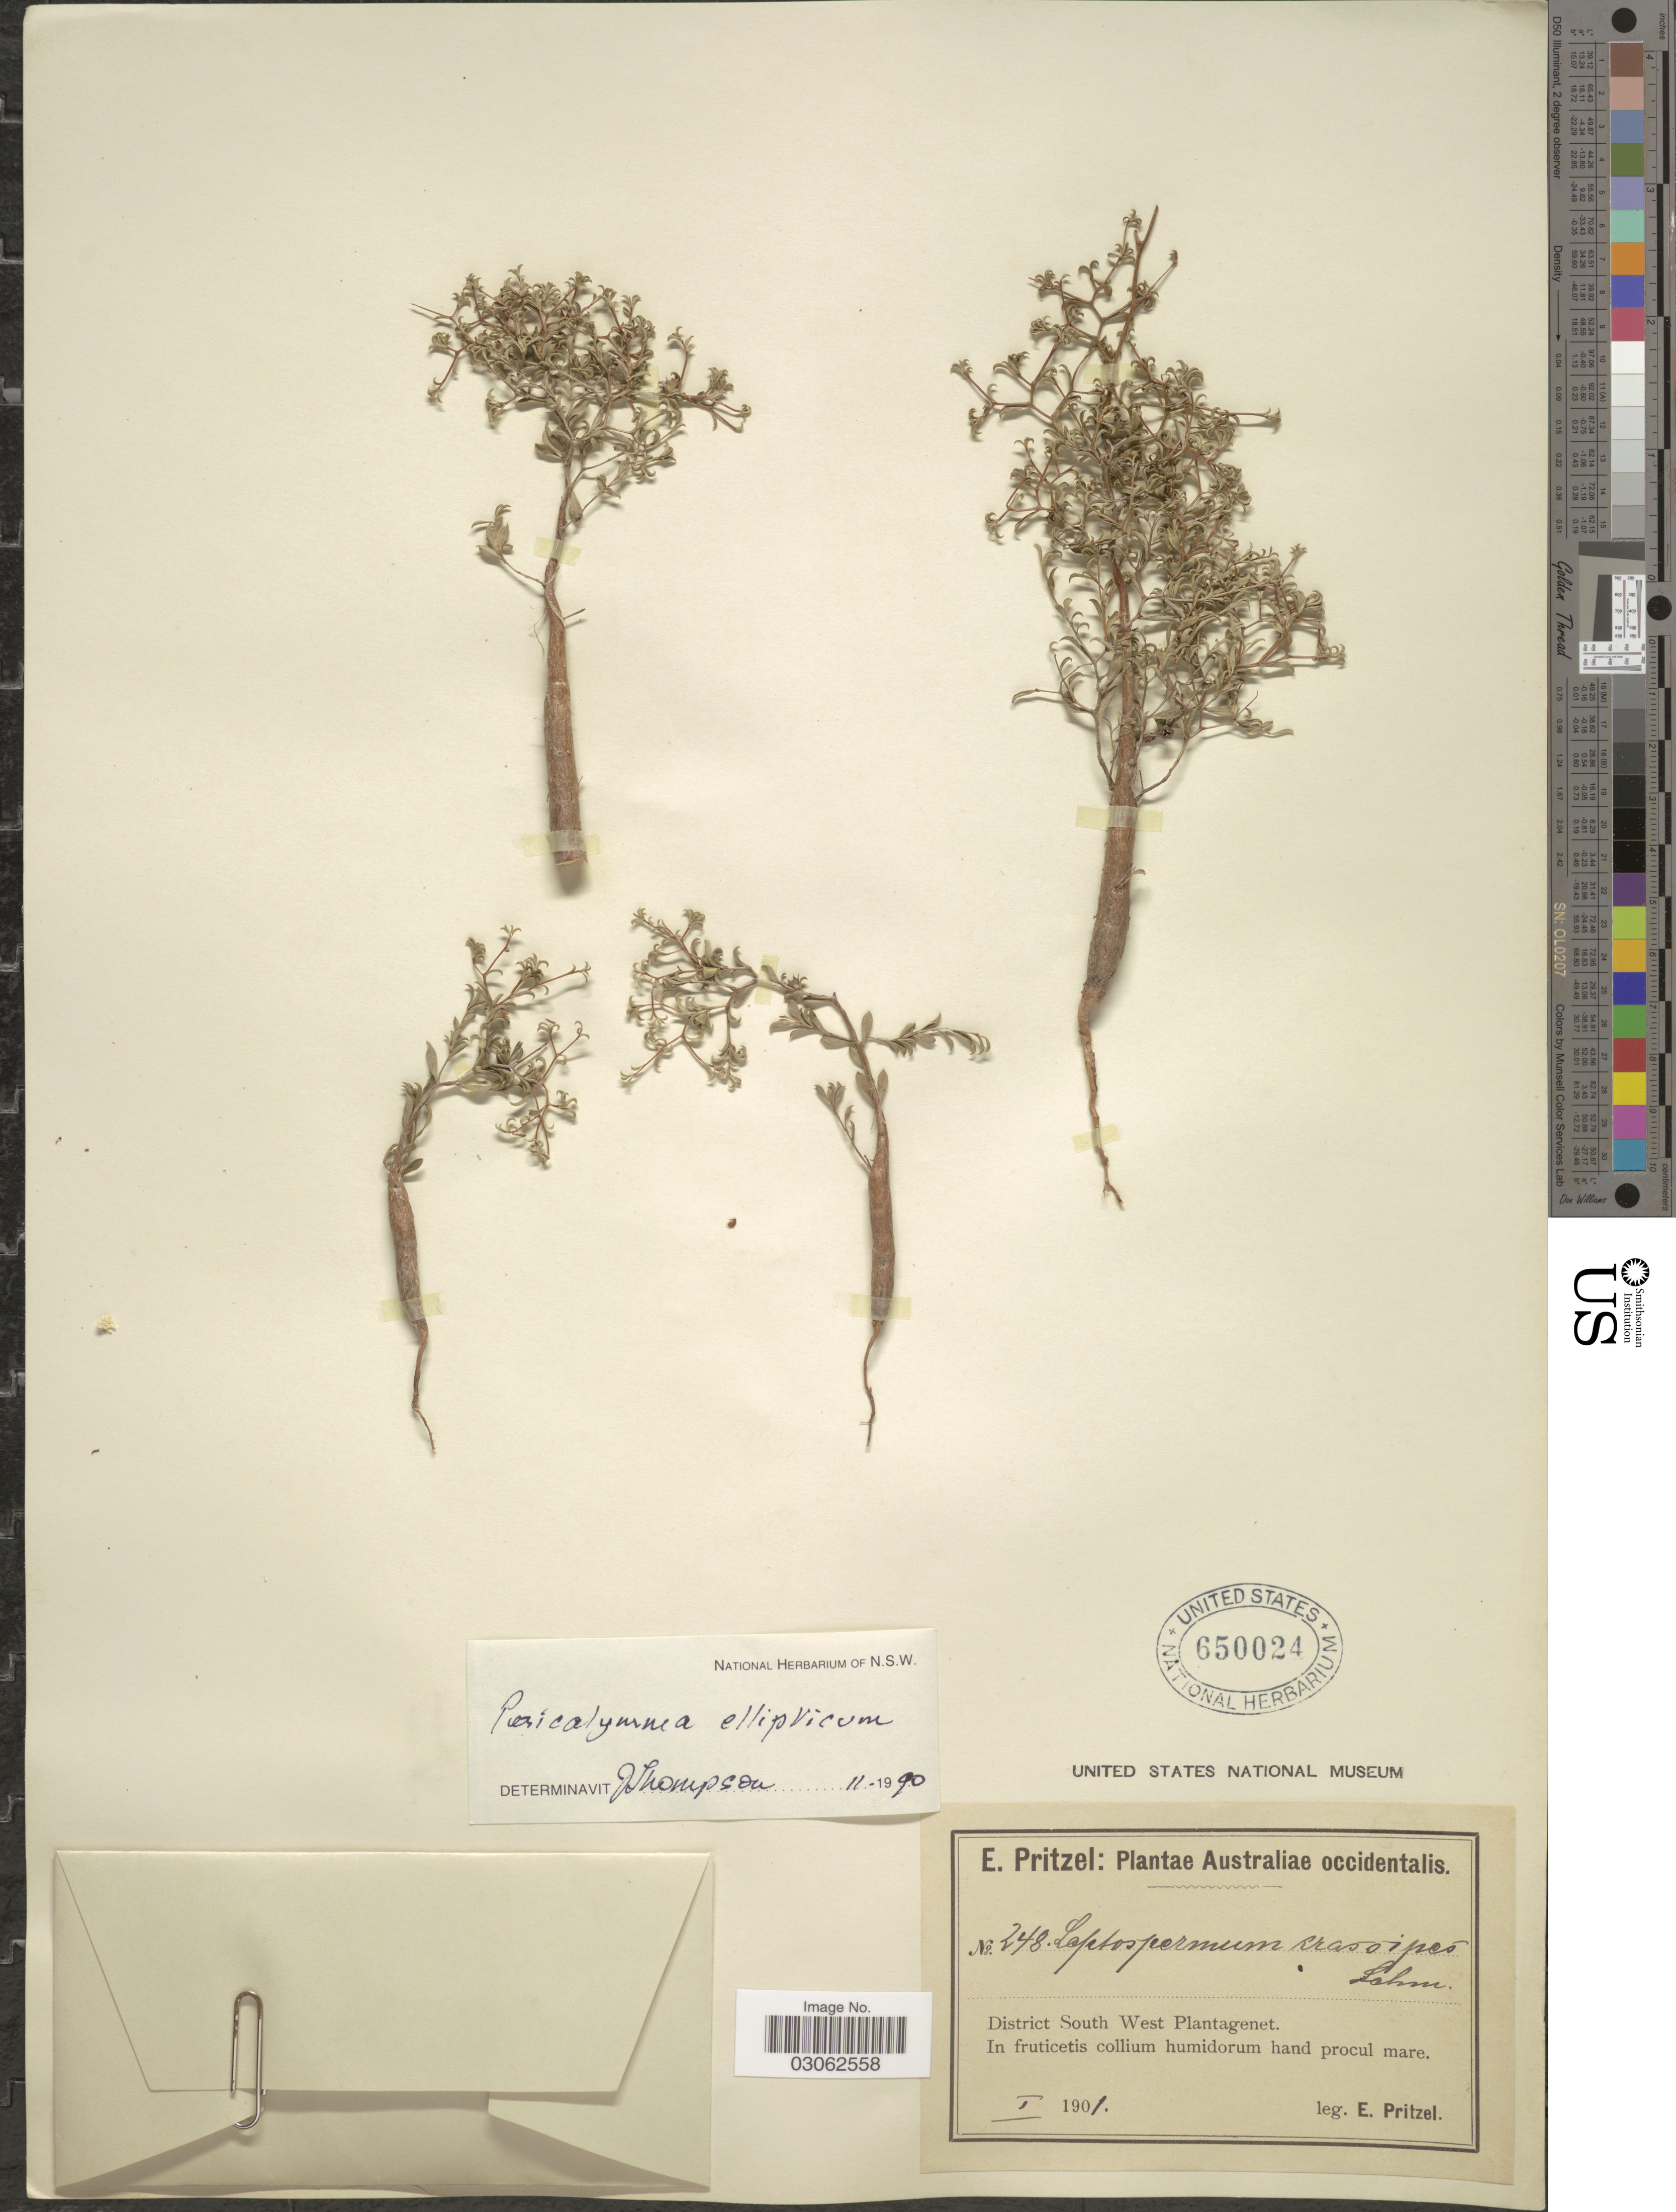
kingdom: Plantae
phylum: Tracheophyta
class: Magnoliopsida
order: Myrtales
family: Myrtaceae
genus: Pericalymma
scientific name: Pericalymma ellipticum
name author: Schauer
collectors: E. G. Pritzel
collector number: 248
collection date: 1901-01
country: Australia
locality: Australiae occidentalis. District South West Plantagenet.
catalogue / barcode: US 650024